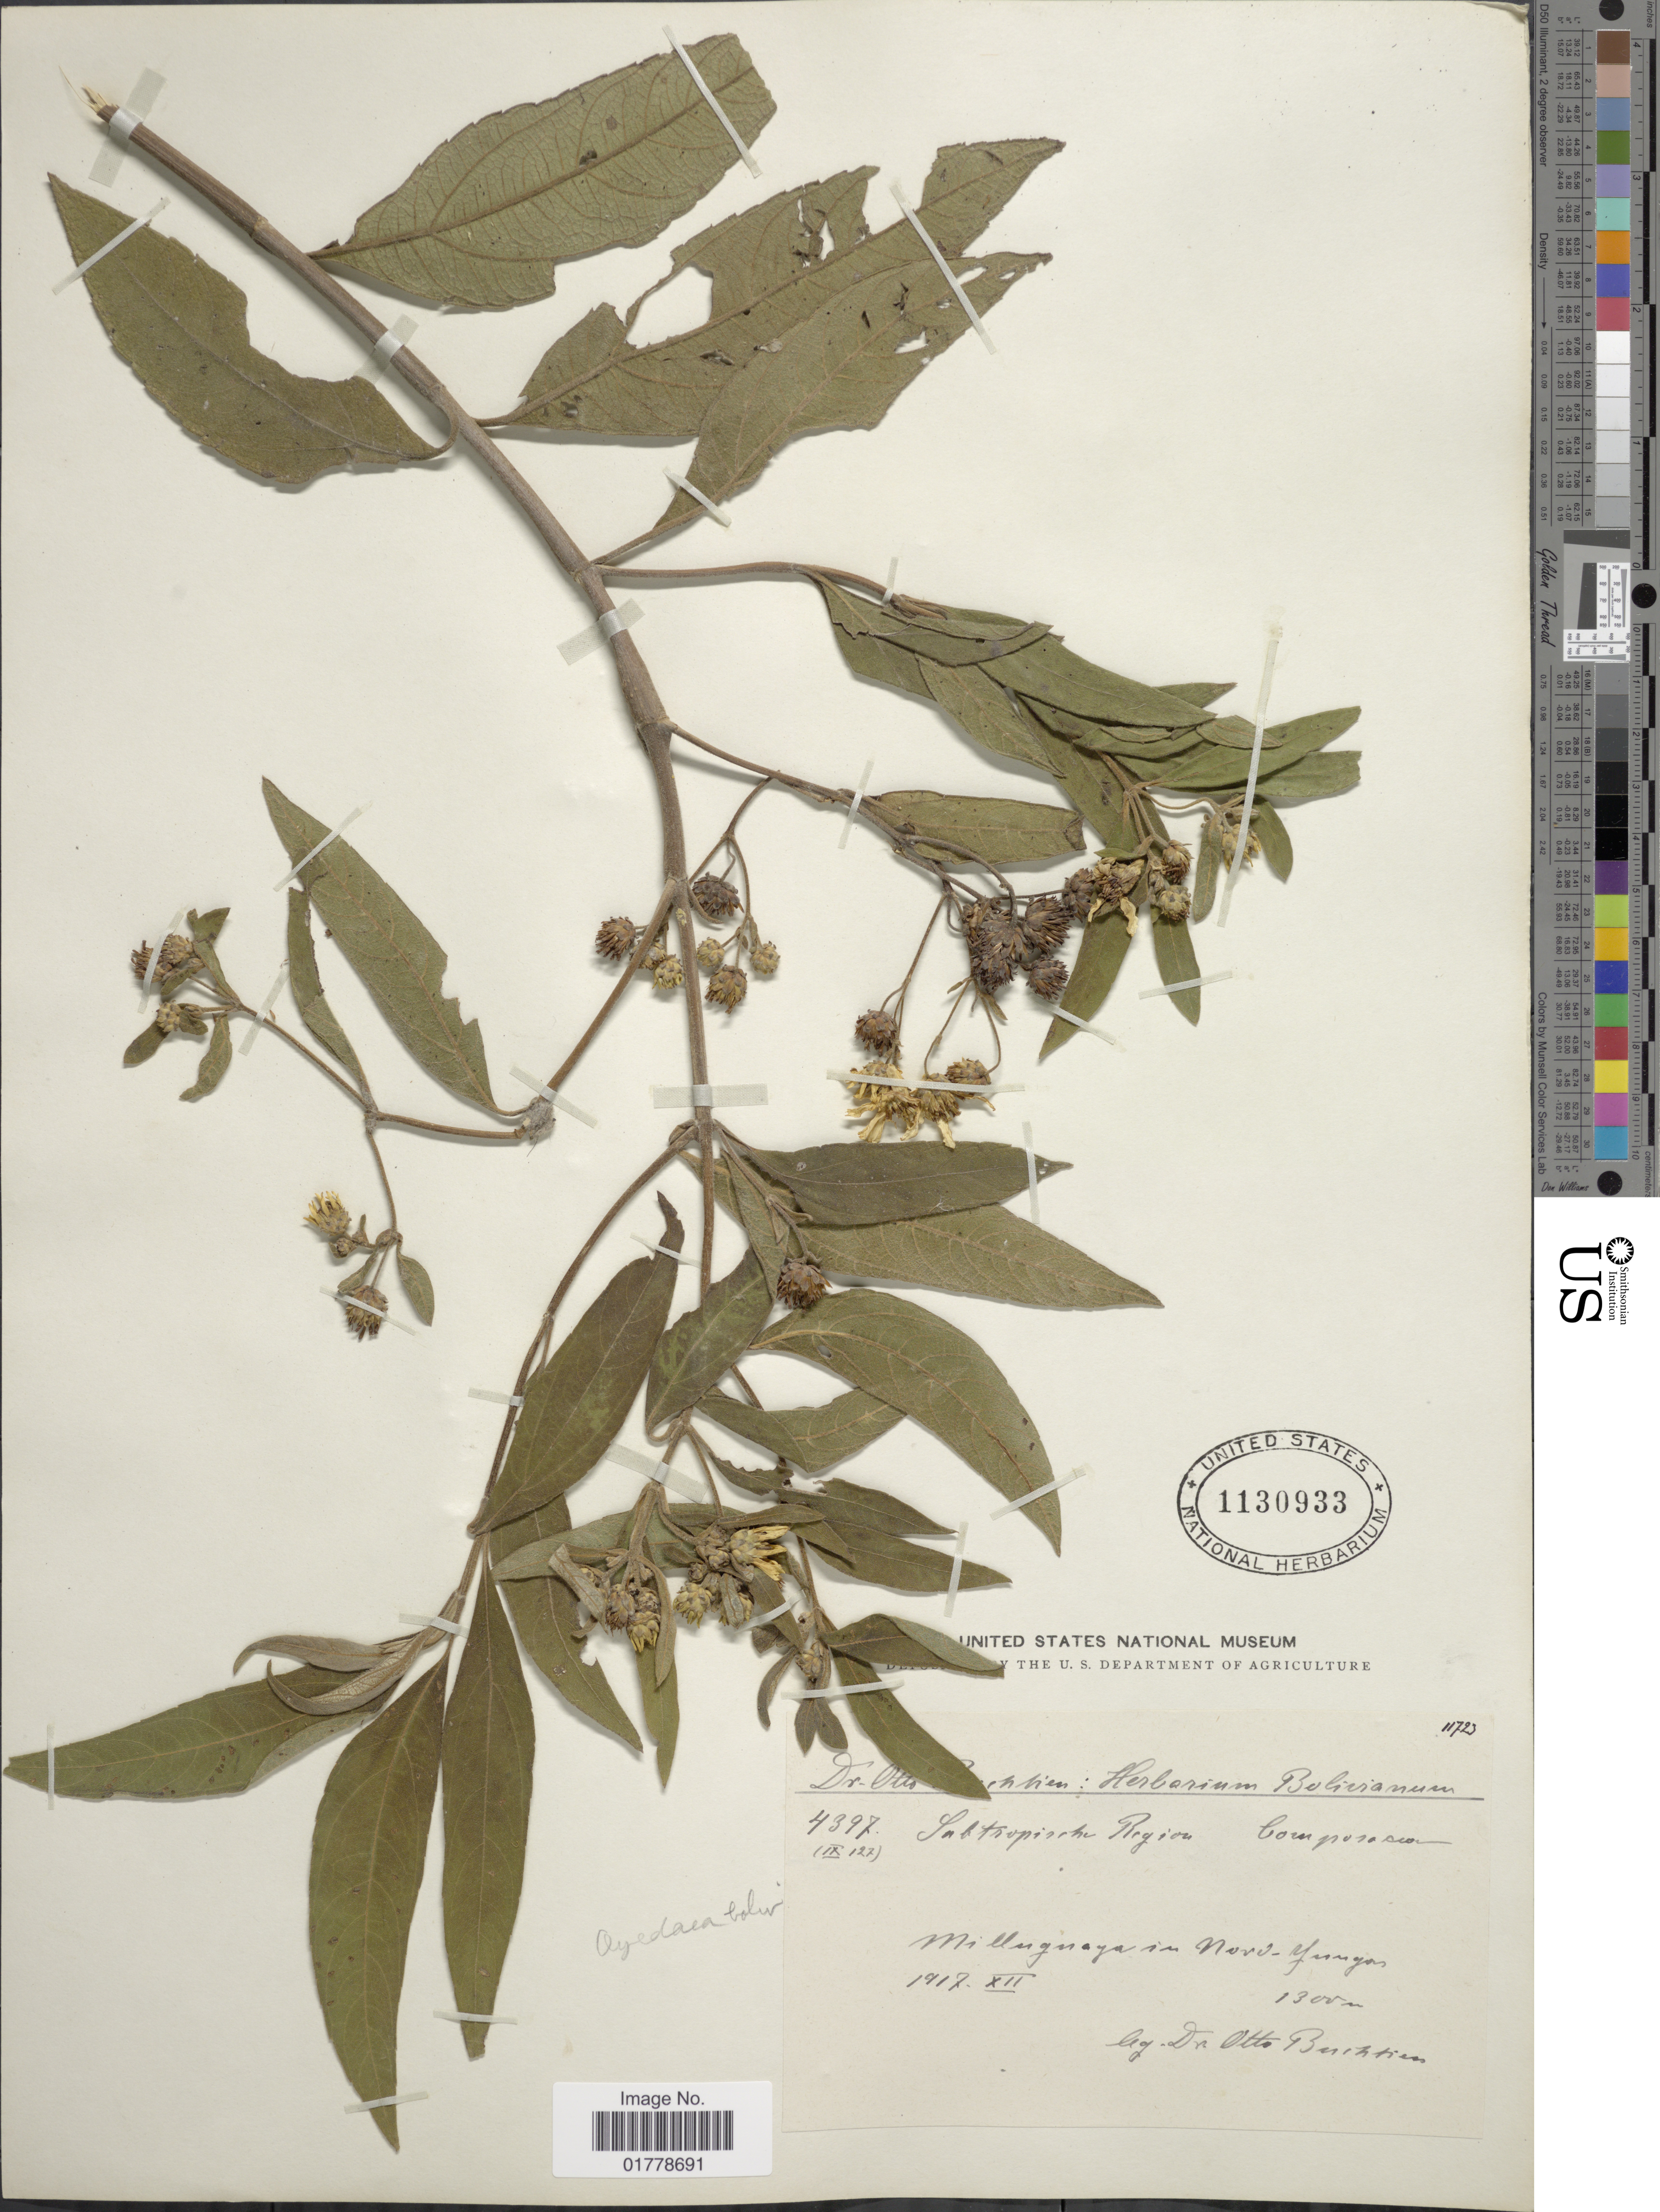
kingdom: Plantae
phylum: Tracheophyta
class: Magnoliopsida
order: Asterales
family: Asteraceae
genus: Oyedaea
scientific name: Oyedaea boliviana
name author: Britton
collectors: O. Buchtien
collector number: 4397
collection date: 1917-12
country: Bolivia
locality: Milluguaya in Nord-Yungas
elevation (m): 1300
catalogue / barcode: US 1130933